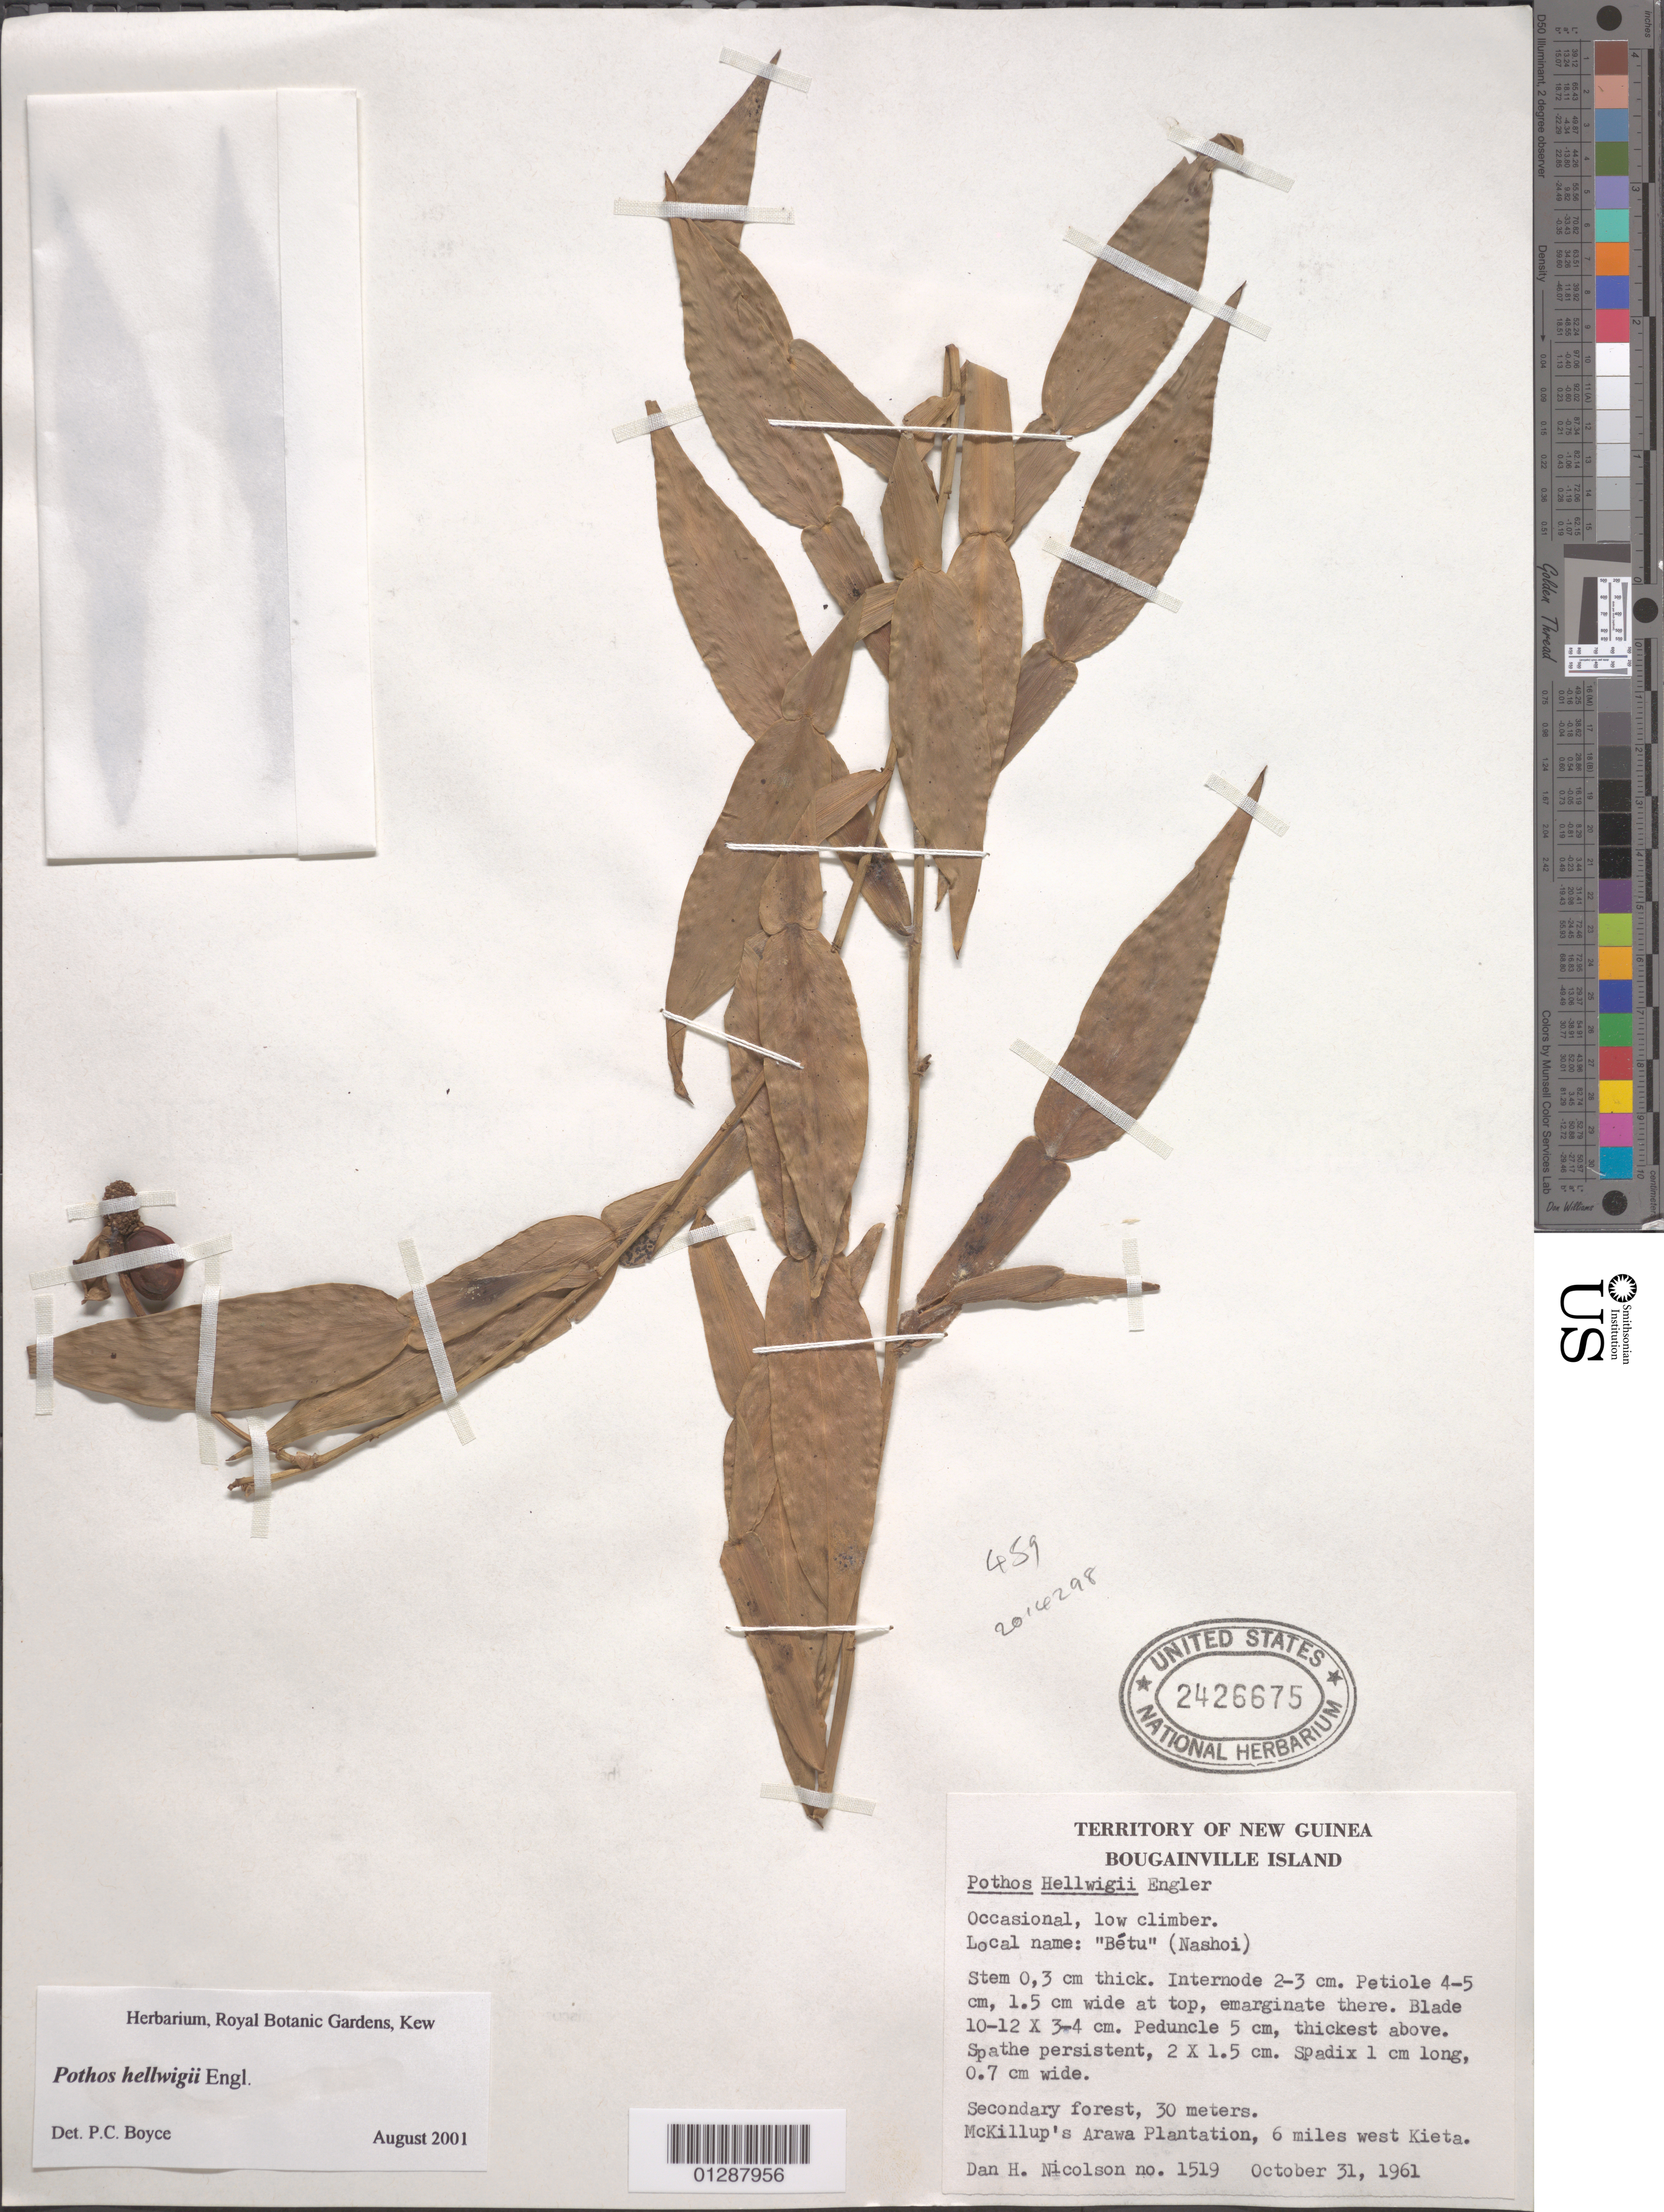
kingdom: Plantae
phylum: Tracheophyta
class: Liliopsida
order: Alismatales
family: Araceae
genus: Pothos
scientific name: Pothos hellwigii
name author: Engl.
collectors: D. H. Nicolson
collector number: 1519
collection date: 1961-10-31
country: Papua New Guinea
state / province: Bougainville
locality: Territory of New Guinea. Bougainville Island. McKillup's Arawa Plantation, 6 miles west Kieta.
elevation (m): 30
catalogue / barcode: US 2426675